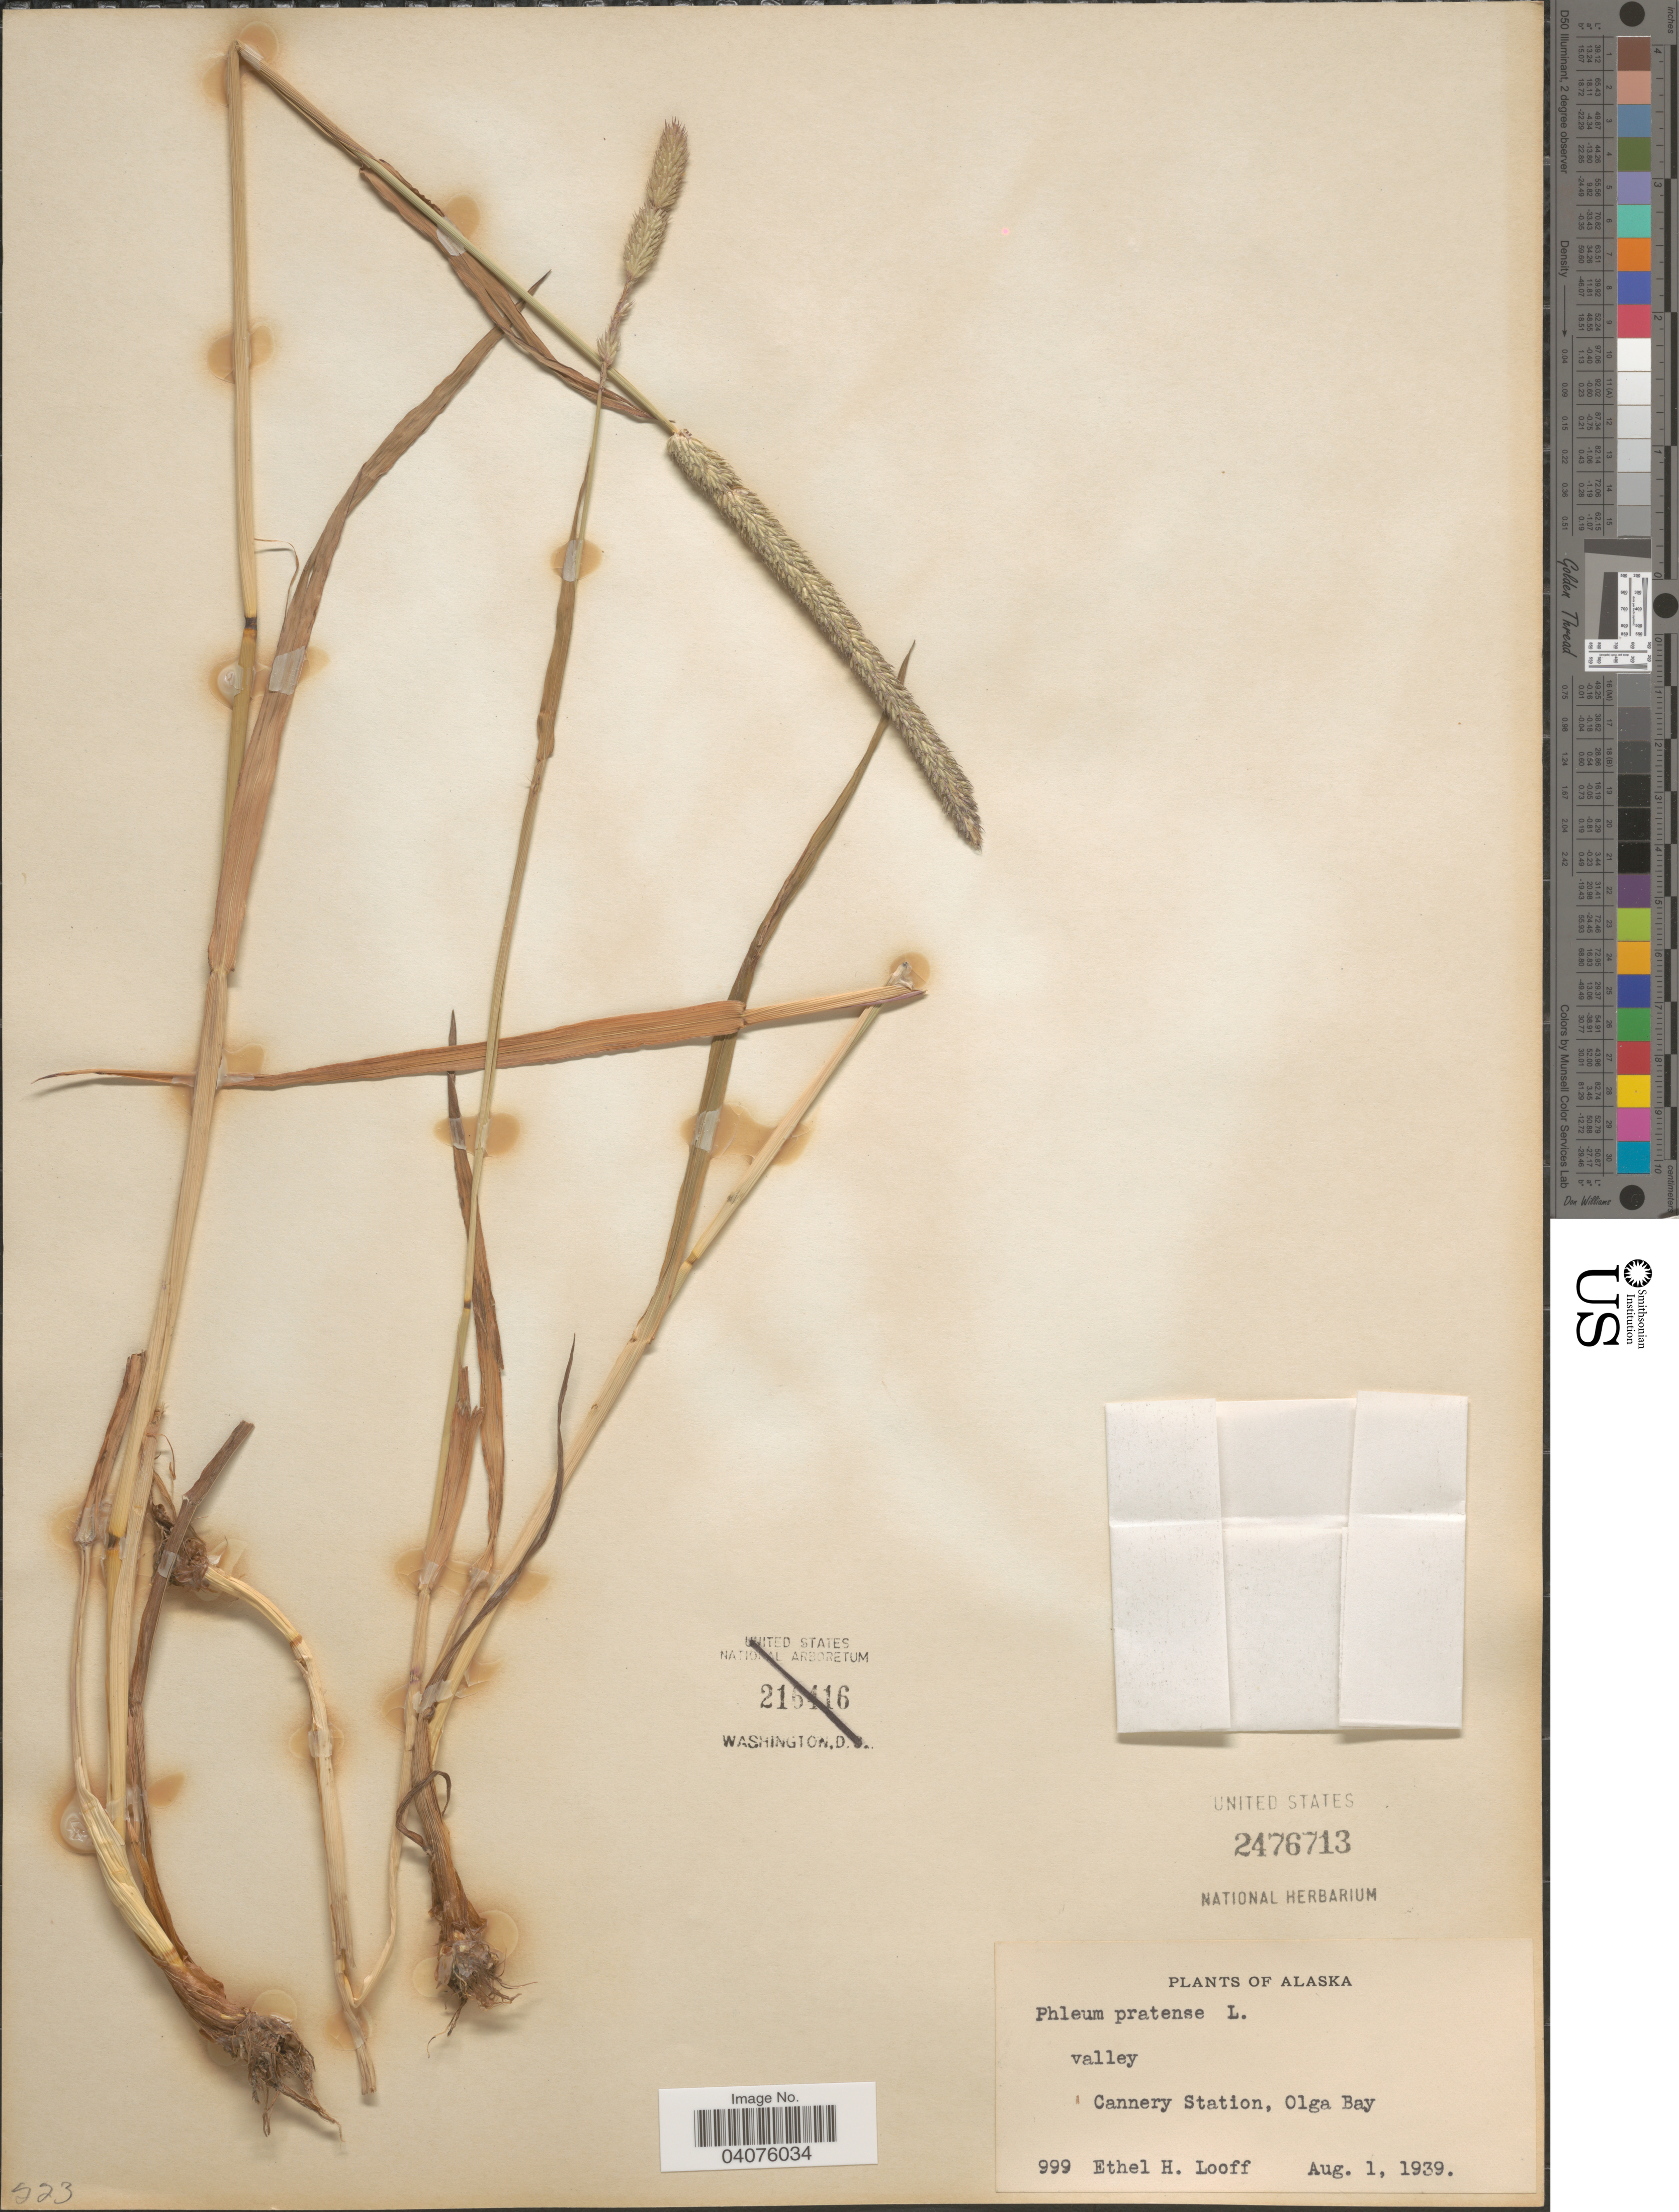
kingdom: Plantae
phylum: Tracheophyta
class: Liliopsida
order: Poales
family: Poaceae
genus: Phleum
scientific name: Phleum pratense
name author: L.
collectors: E. Looff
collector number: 999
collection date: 1939-08-01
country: United States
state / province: Alaska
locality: Valley. Cannery Station, Olga Bay.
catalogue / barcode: US 2476713